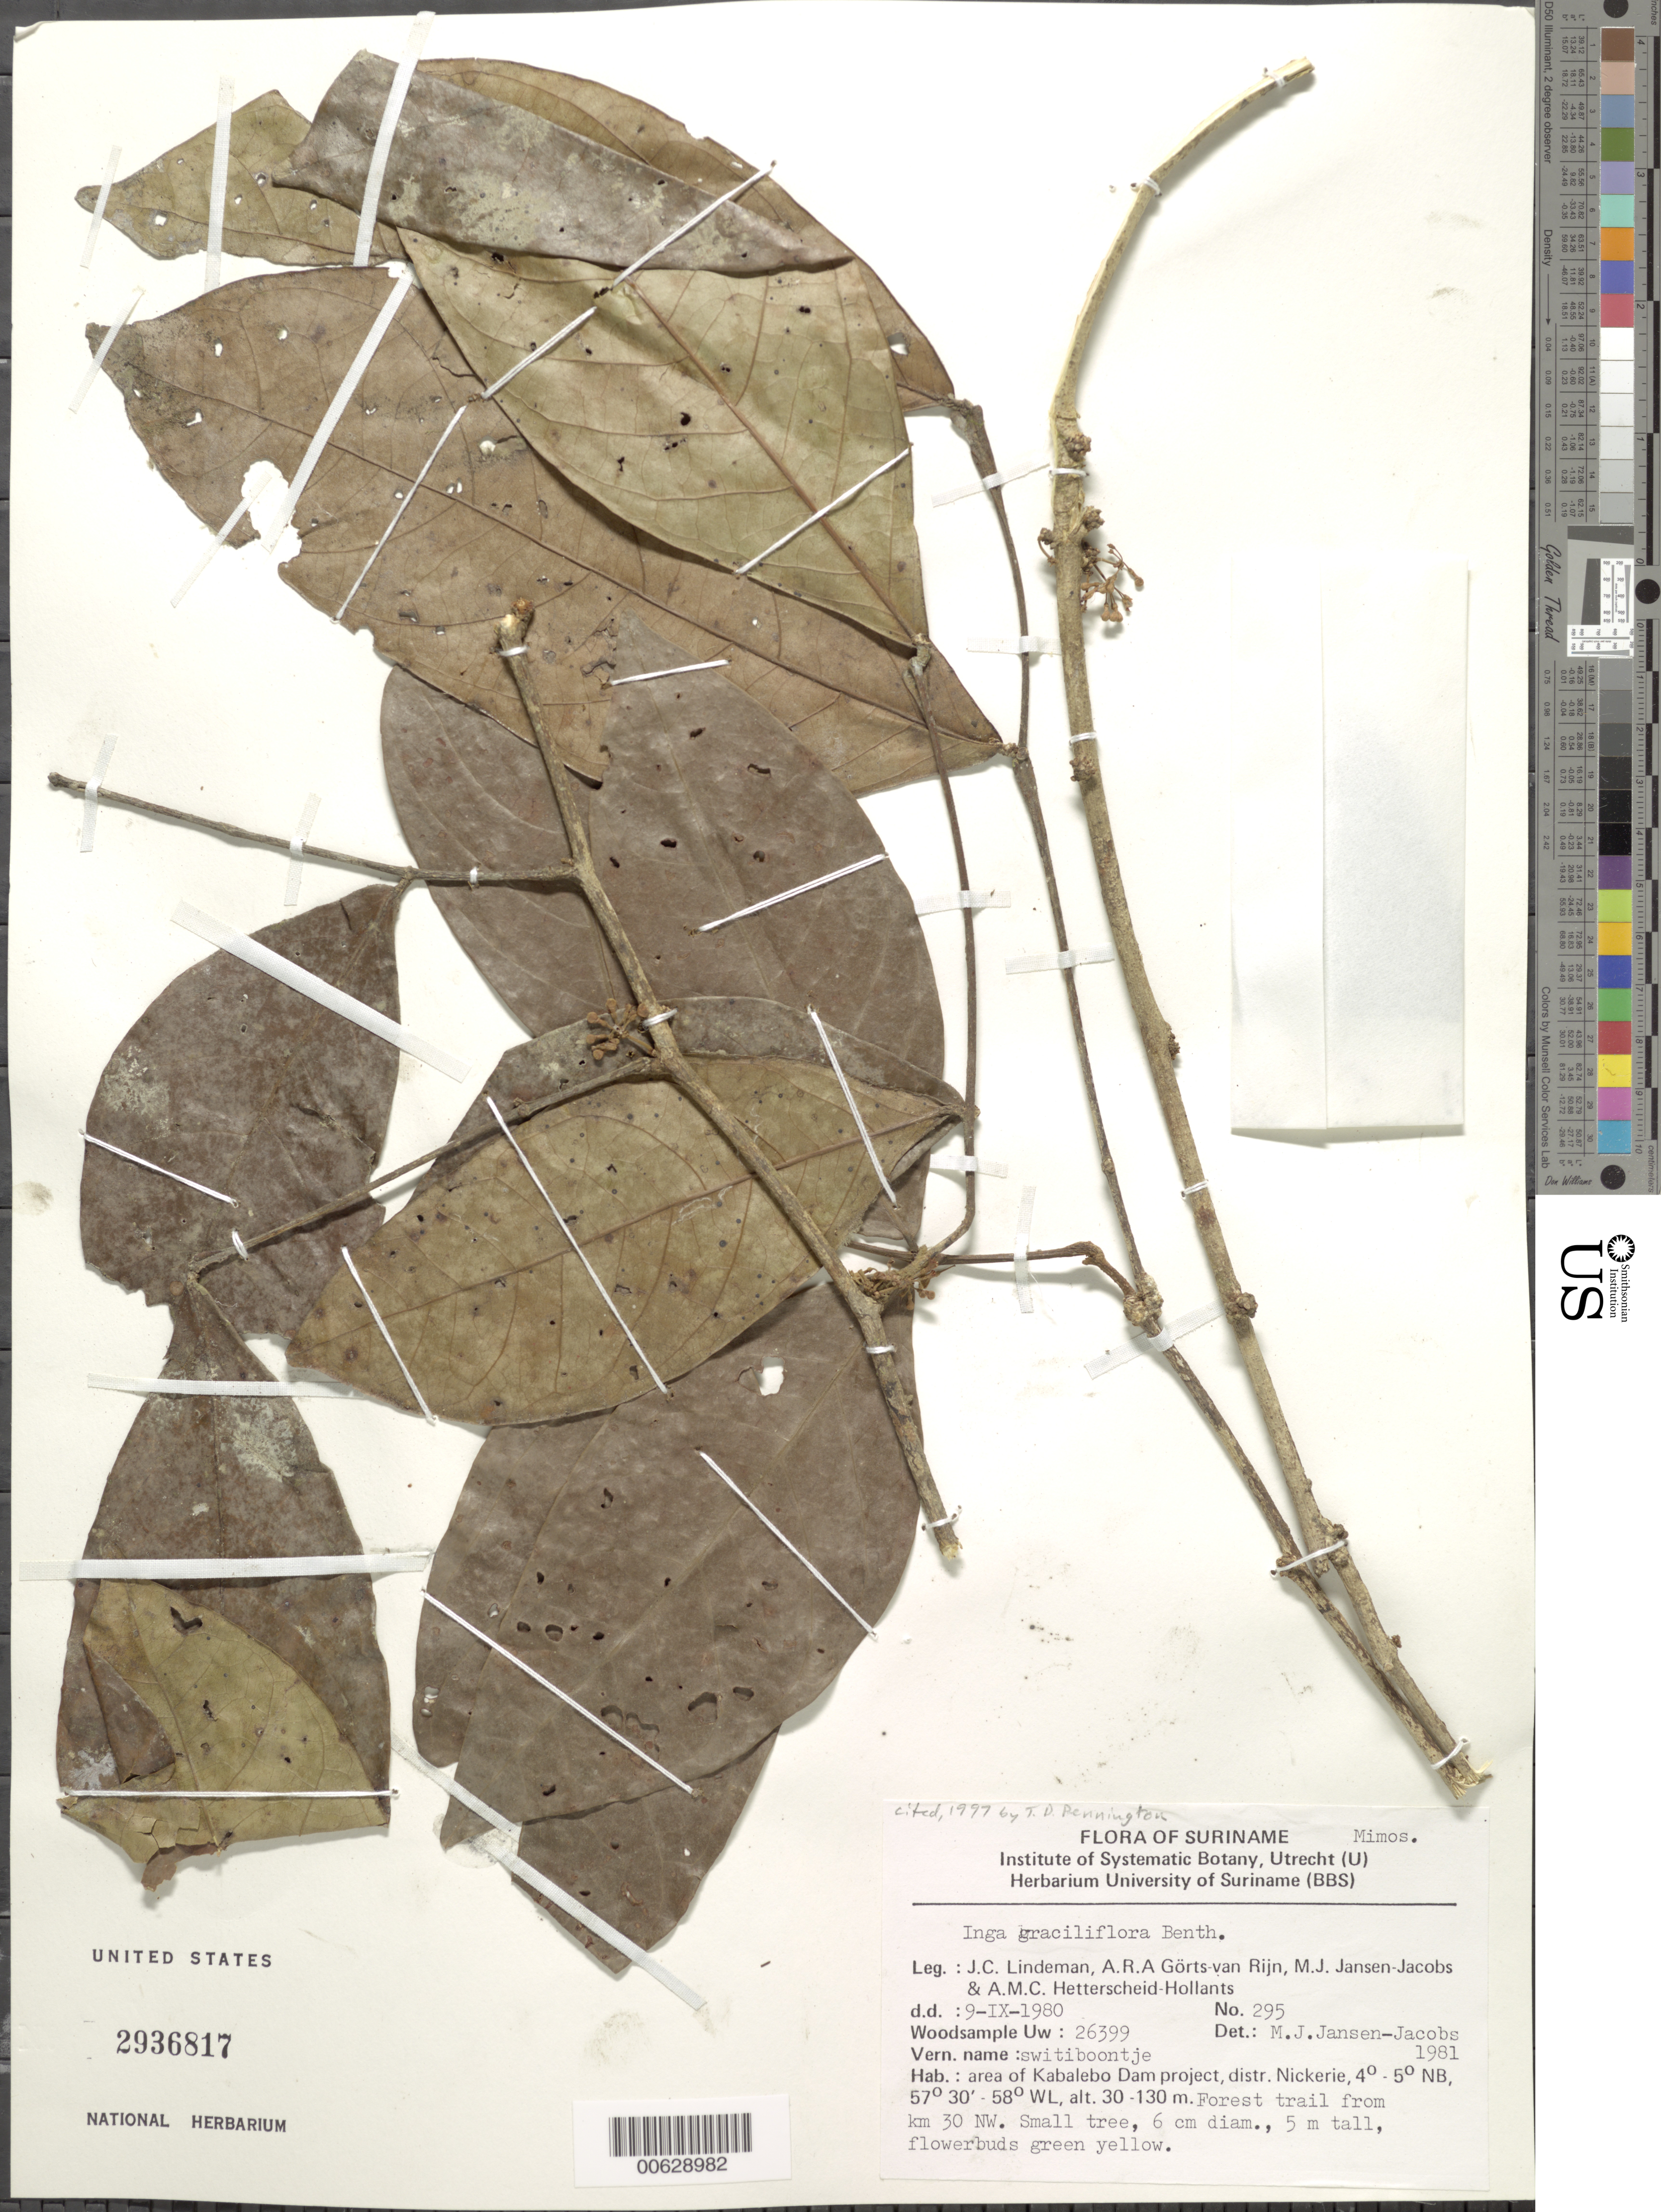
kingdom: Plantae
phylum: Tracheophyta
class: Magnoliopsida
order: Fabales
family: Fabaceae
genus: Inga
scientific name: Inga graciliflora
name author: Benth.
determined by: Jansen-Jacobs, M. J., (U), Nationaal Herbarium Nederland, Utrecht University branch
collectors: J. C. Lindeman, A. .R. A. Görts-van Rijn, M. J. Jansen-Jacobs & A. Hetterscheid-Hollants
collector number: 80 295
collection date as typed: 9-Sep-80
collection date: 1980-09-09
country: Suriname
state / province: Nickerie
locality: Kabalebo Dam project area, km 30 NW; from km 30 NW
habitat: Forest trail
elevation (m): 30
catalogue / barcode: US 2936817